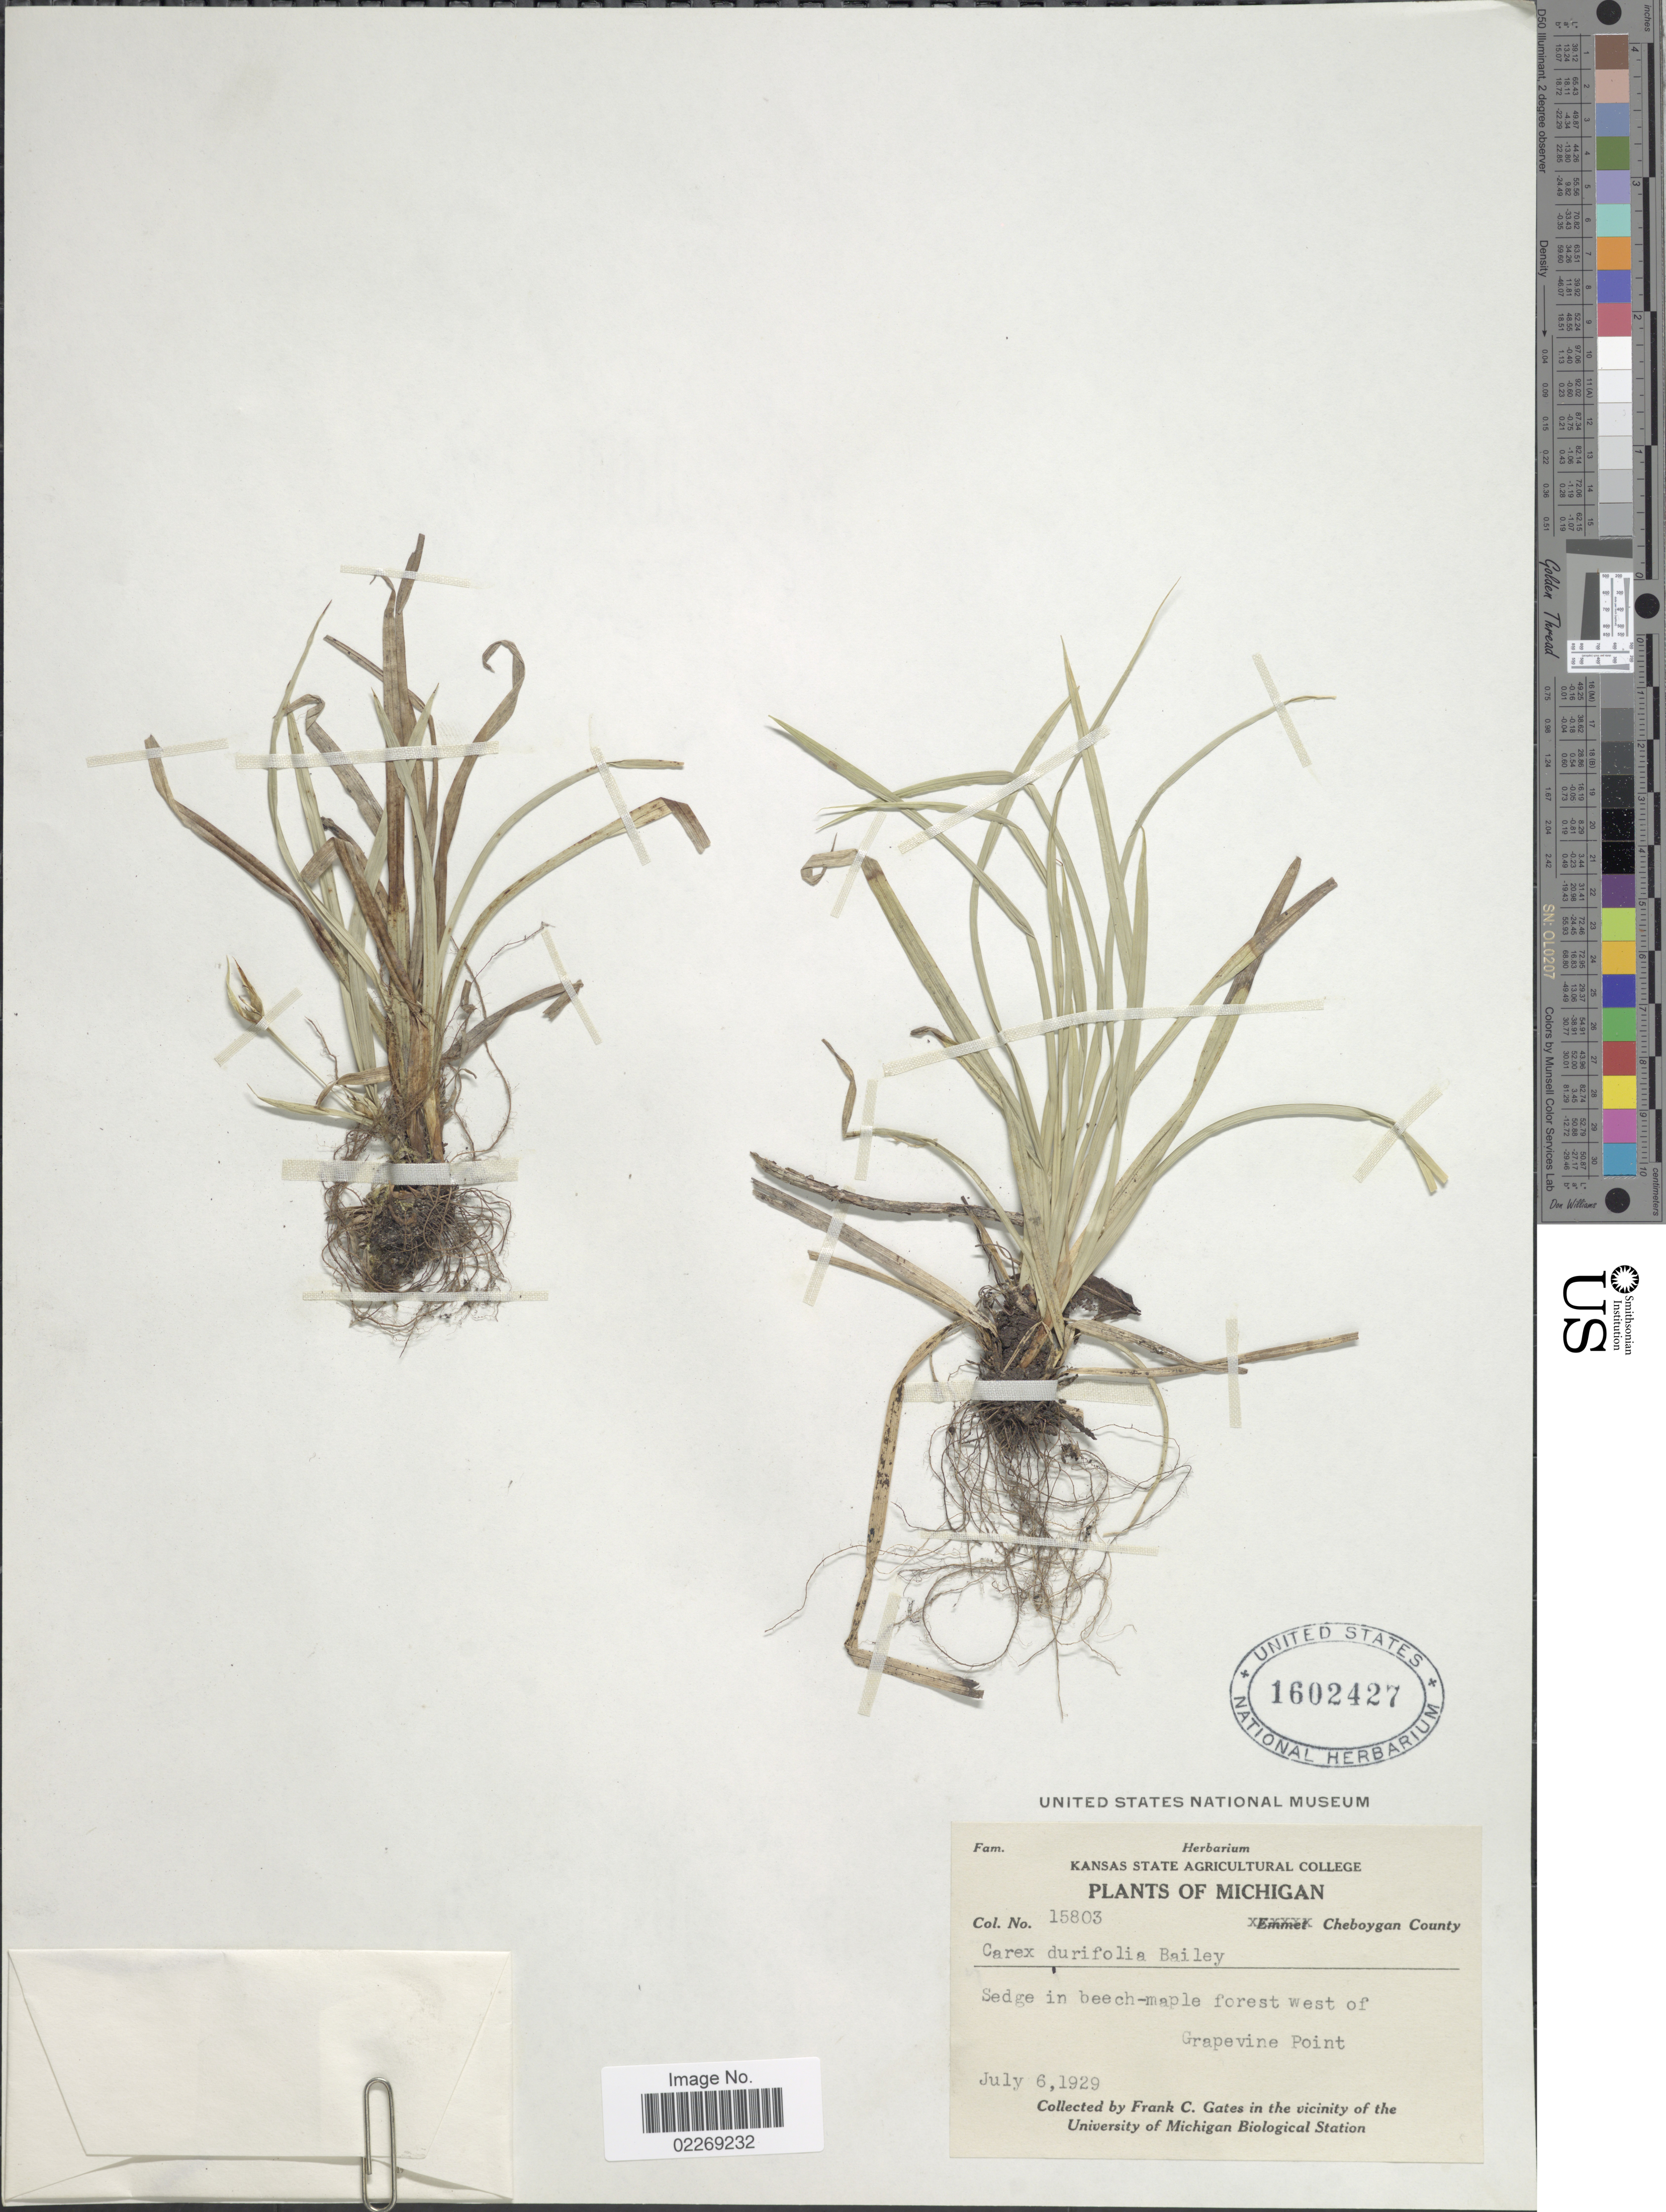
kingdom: Plantae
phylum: Tracheophyta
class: Liliopsida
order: Poales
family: Cyperaceae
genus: Carex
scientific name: Carex backii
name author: Boott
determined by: Strong, Mark T., (BOT), Smithsonian Institution - National Museum of Natural History (UNITED STATES)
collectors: F. C. Gates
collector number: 15803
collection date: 1929-07-06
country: United States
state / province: Michigan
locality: West of Grapevine Point. Cheboygan County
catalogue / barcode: US 1602427